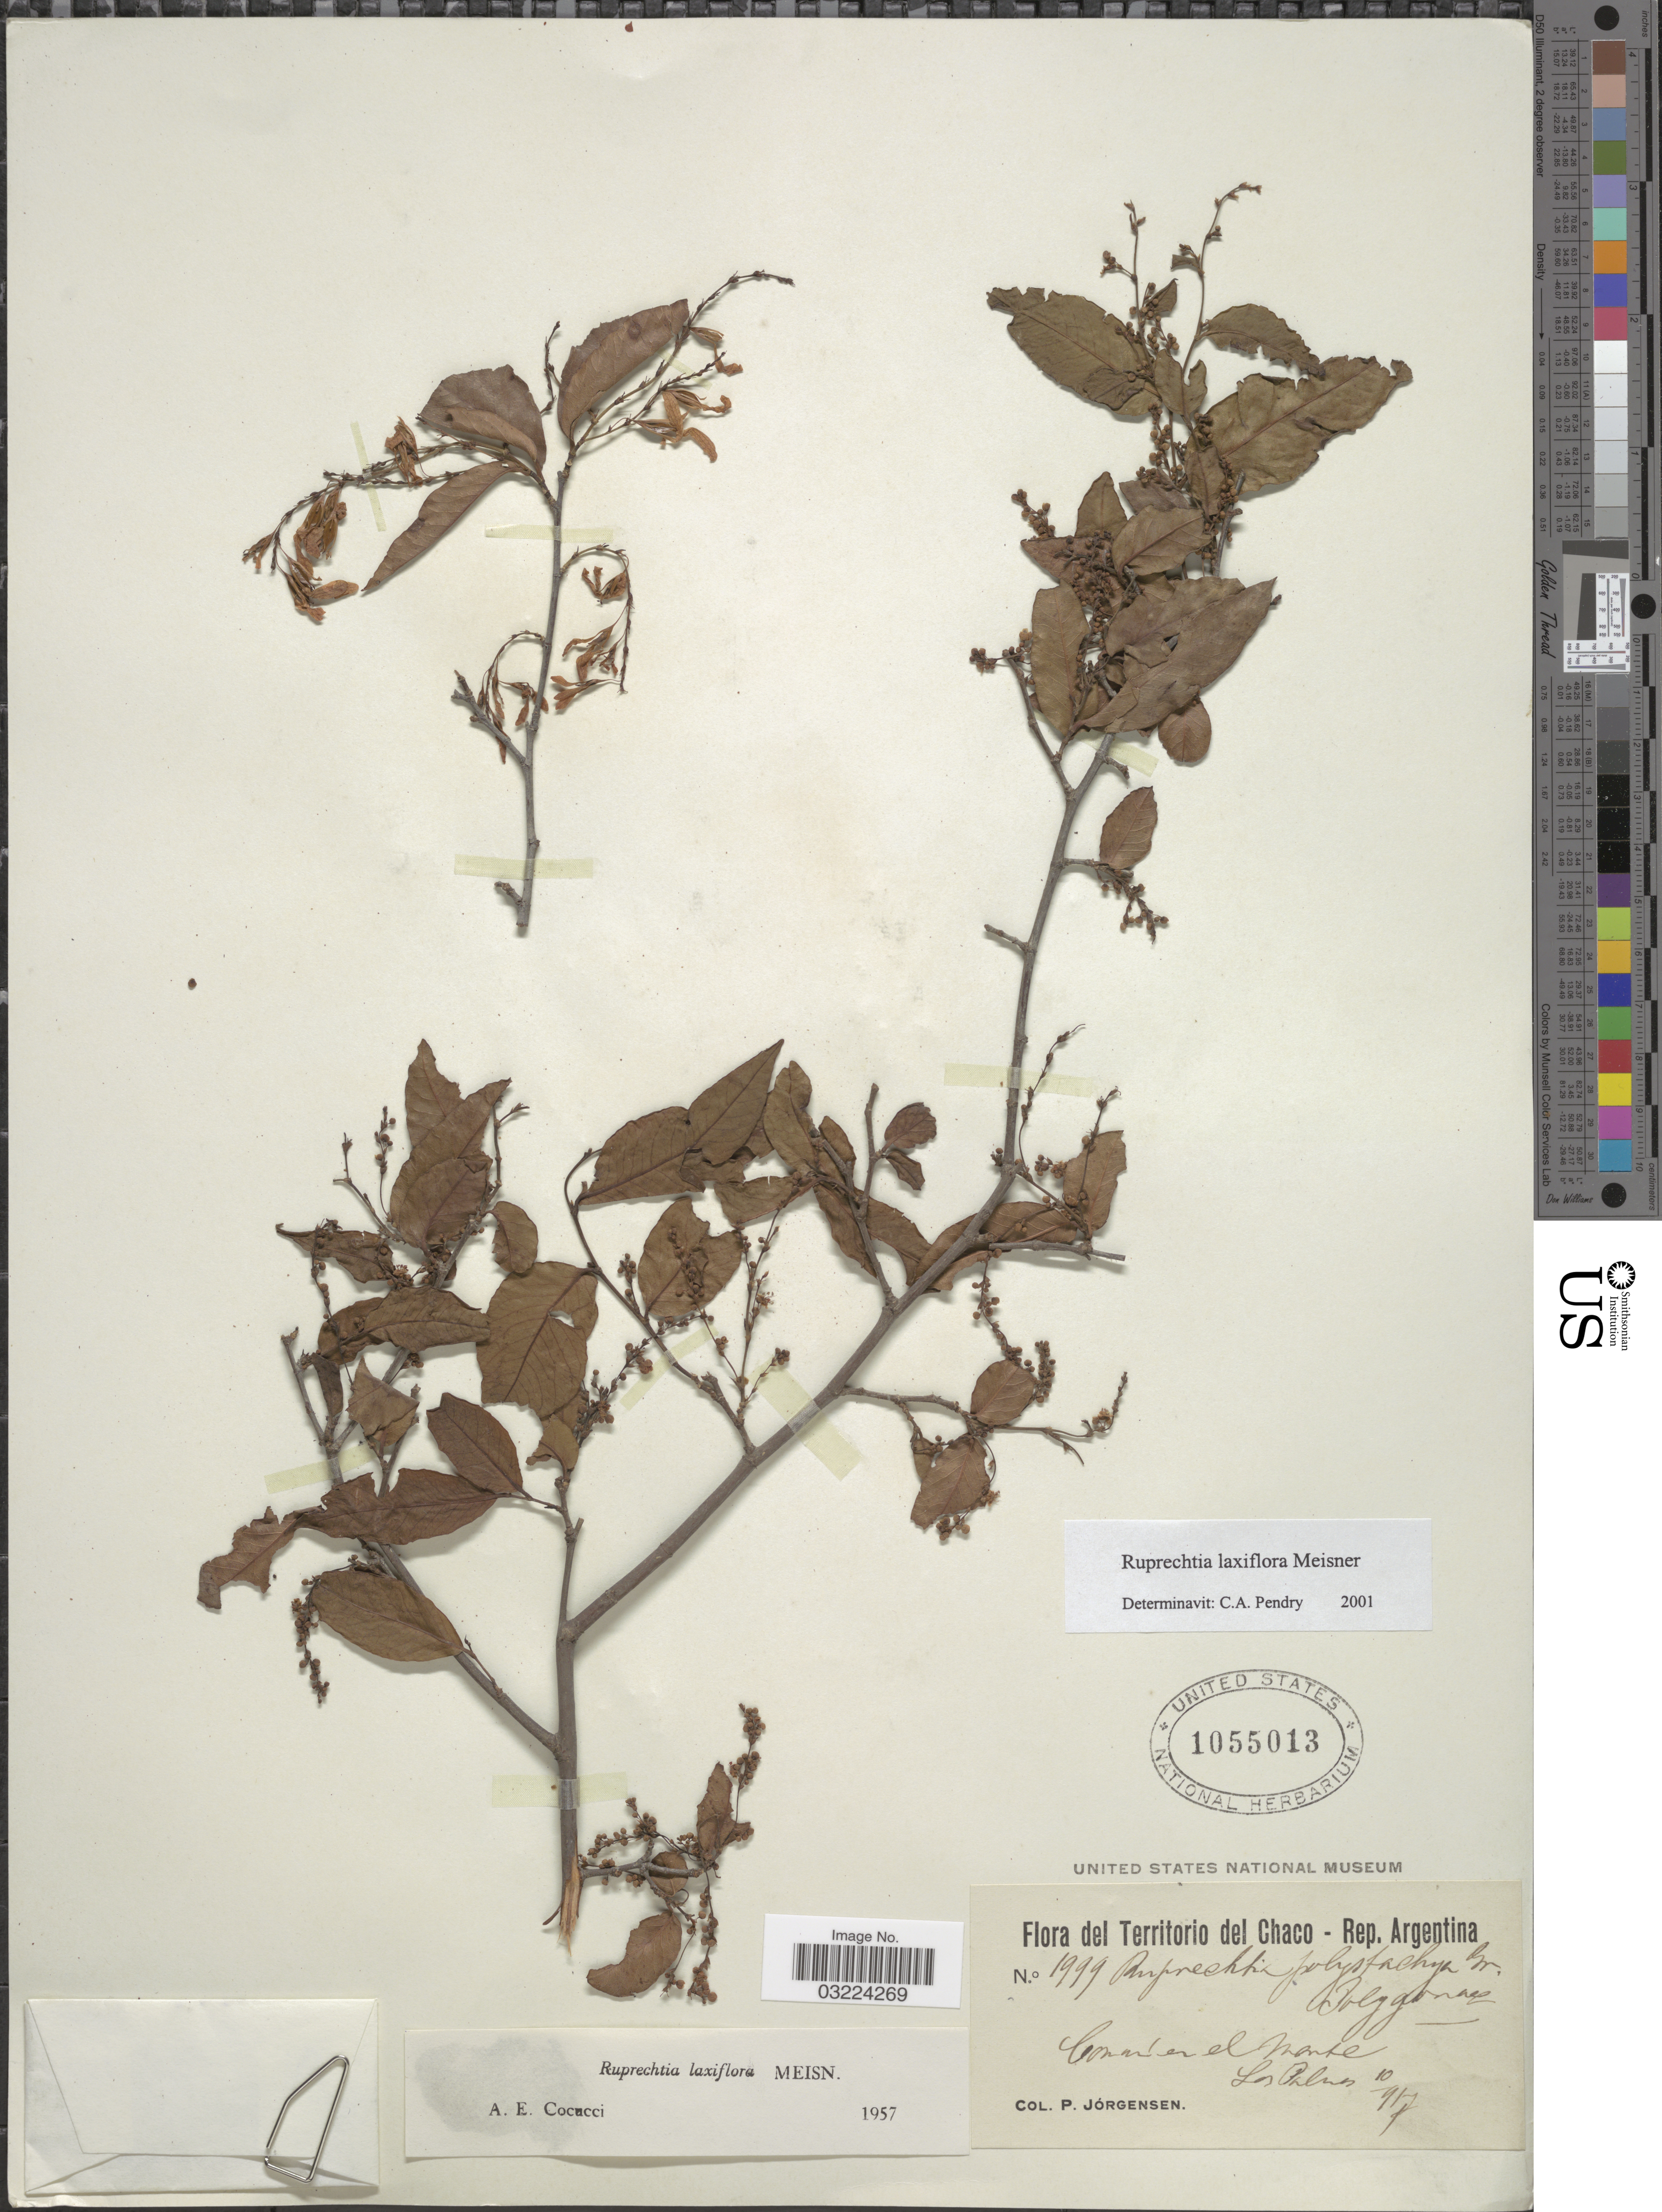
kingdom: Plantae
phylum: Tracheophyta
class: Magnoliopsida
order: Caryophyllales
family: Polygonaceae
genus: Ruprechtia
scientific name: Ruprechtia laxiflora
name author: Meisn.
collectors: P. Jörgensen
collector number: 1999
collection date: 1917-10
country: Argentina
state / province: Chaco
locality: Las Palmas.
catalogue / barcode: US 1055013